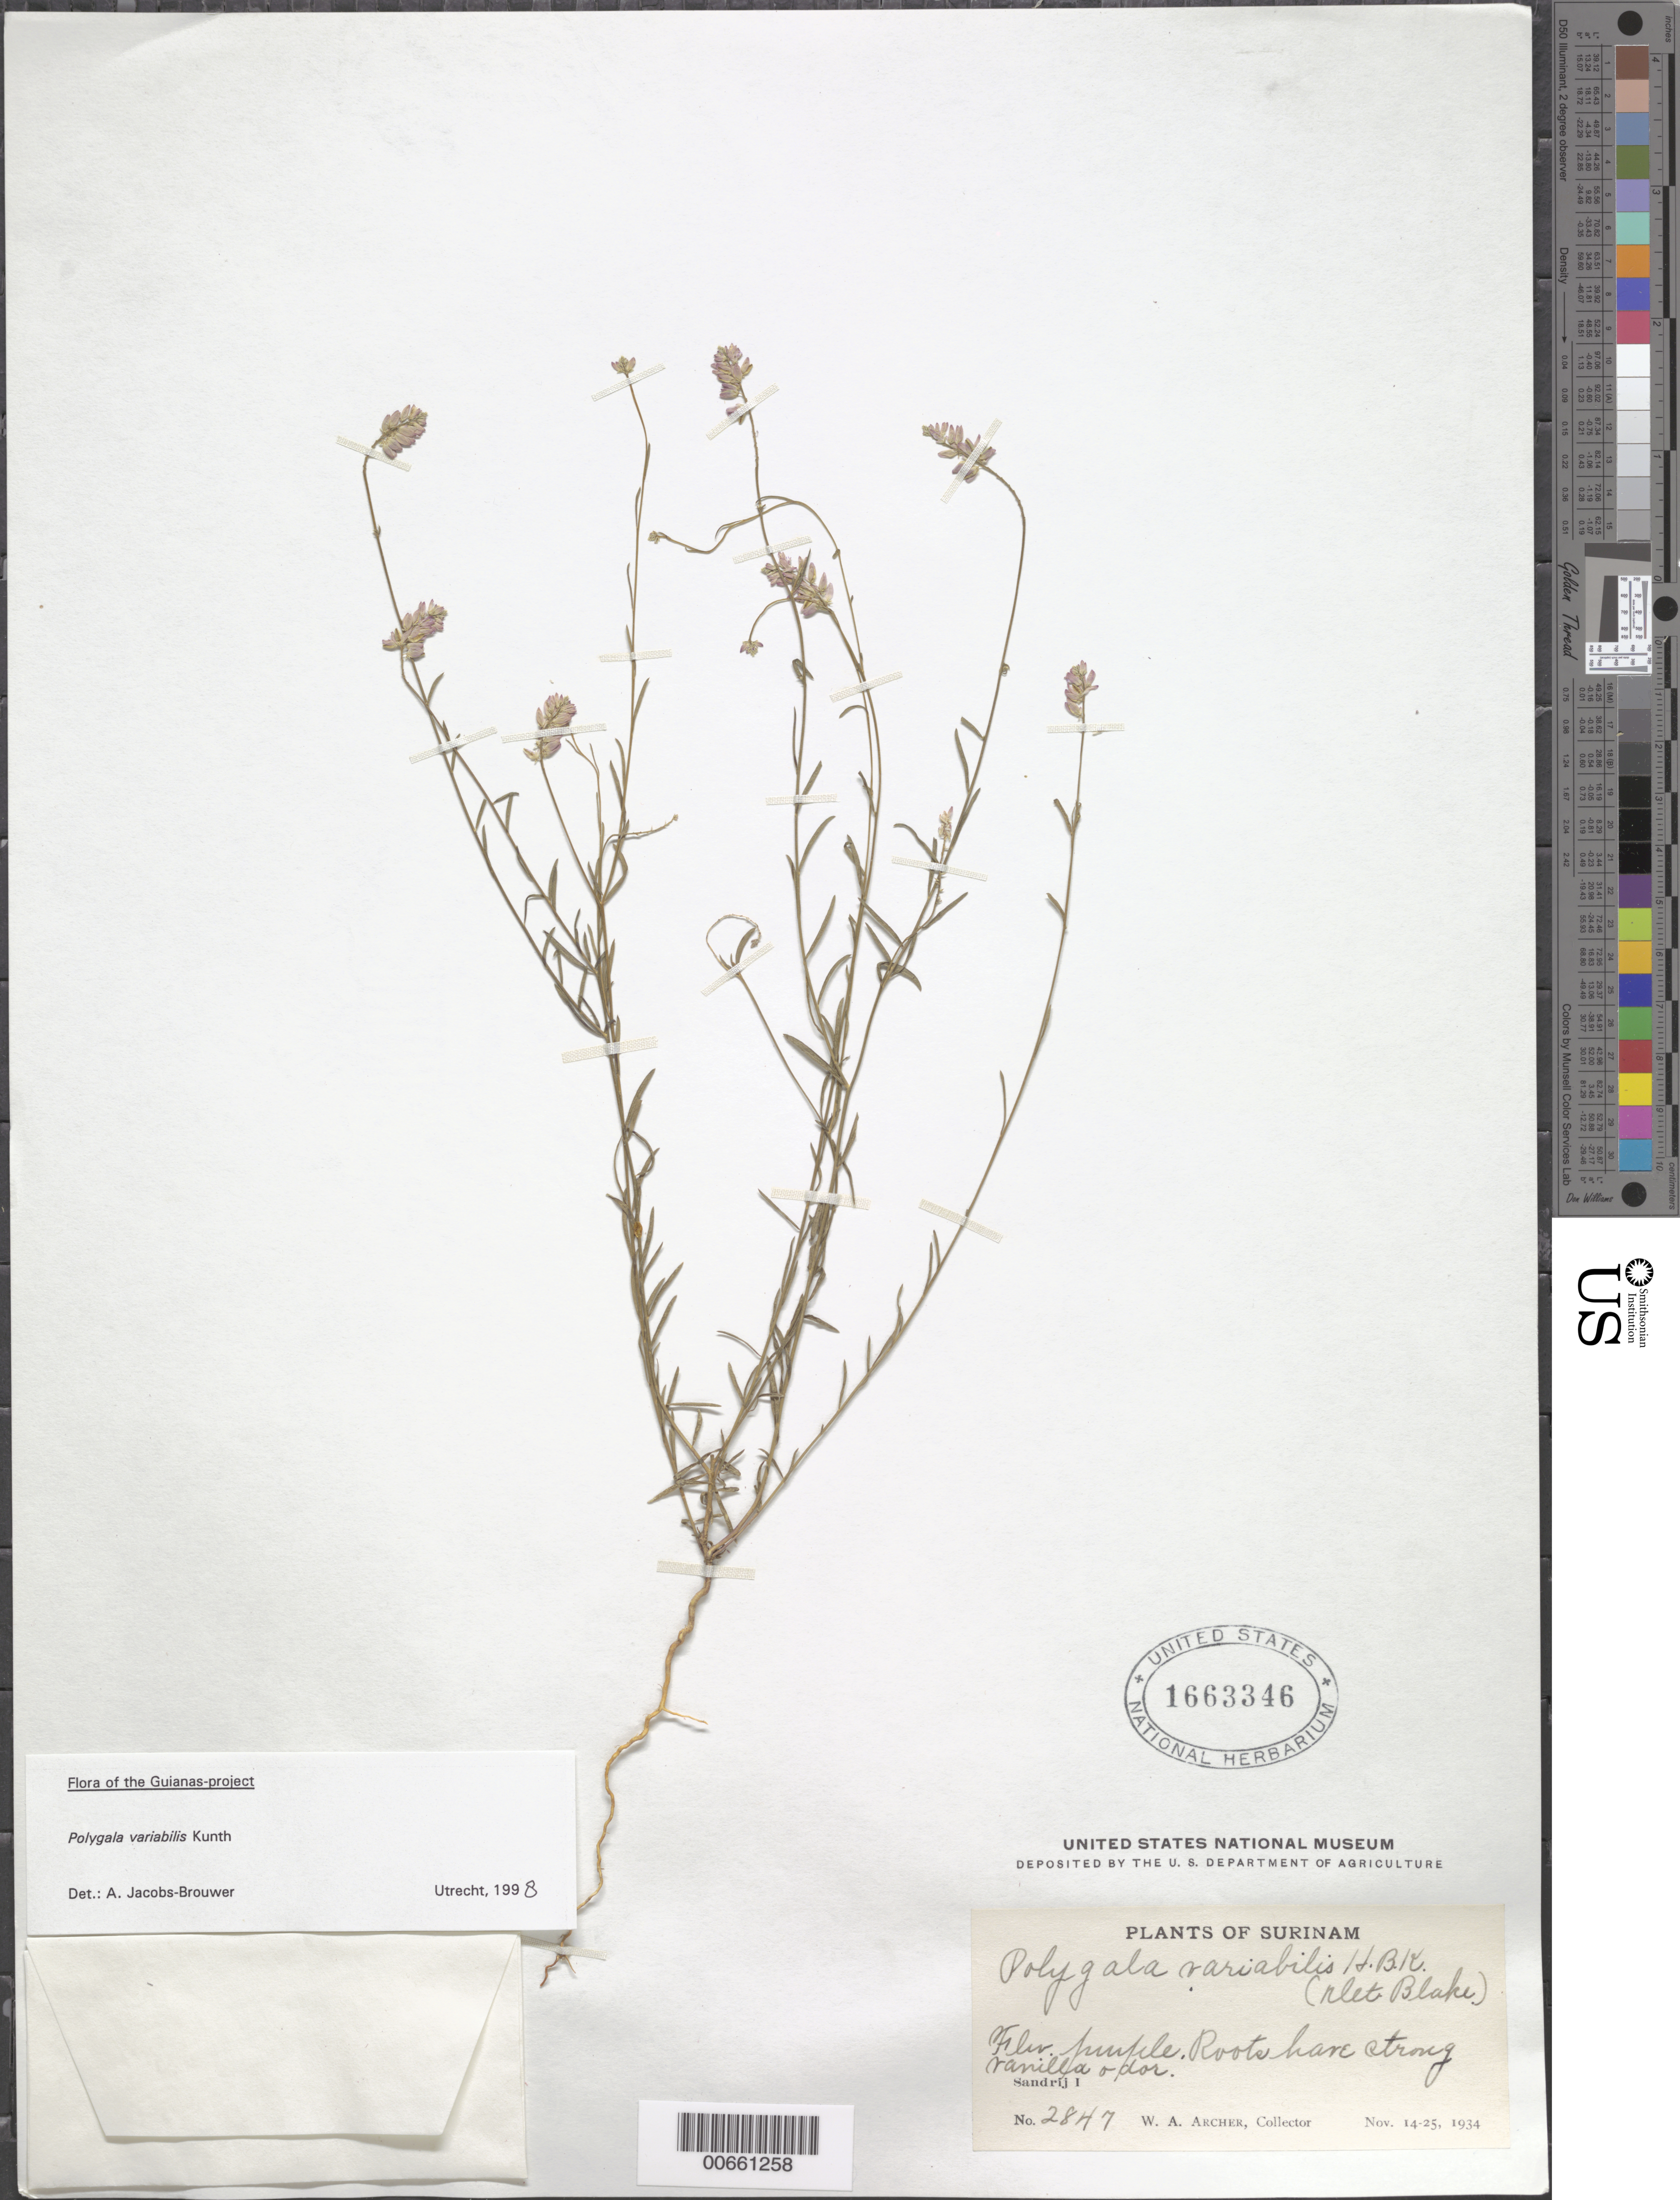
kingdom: Plantae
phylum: Tracheophyta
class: Magnoliopsida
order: Fabales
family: Polygalaceae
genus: Polygala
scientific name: Polygala variabilis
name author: Kunth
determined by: Jacobs-Brouwer, A.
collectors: W. A. Archer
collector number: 2847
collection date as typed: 14-Nov-34 to 25-Nov-34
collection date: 1934-11-14/1934-11-25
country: Suriname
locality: Zanderij I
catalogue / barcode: US 1663346